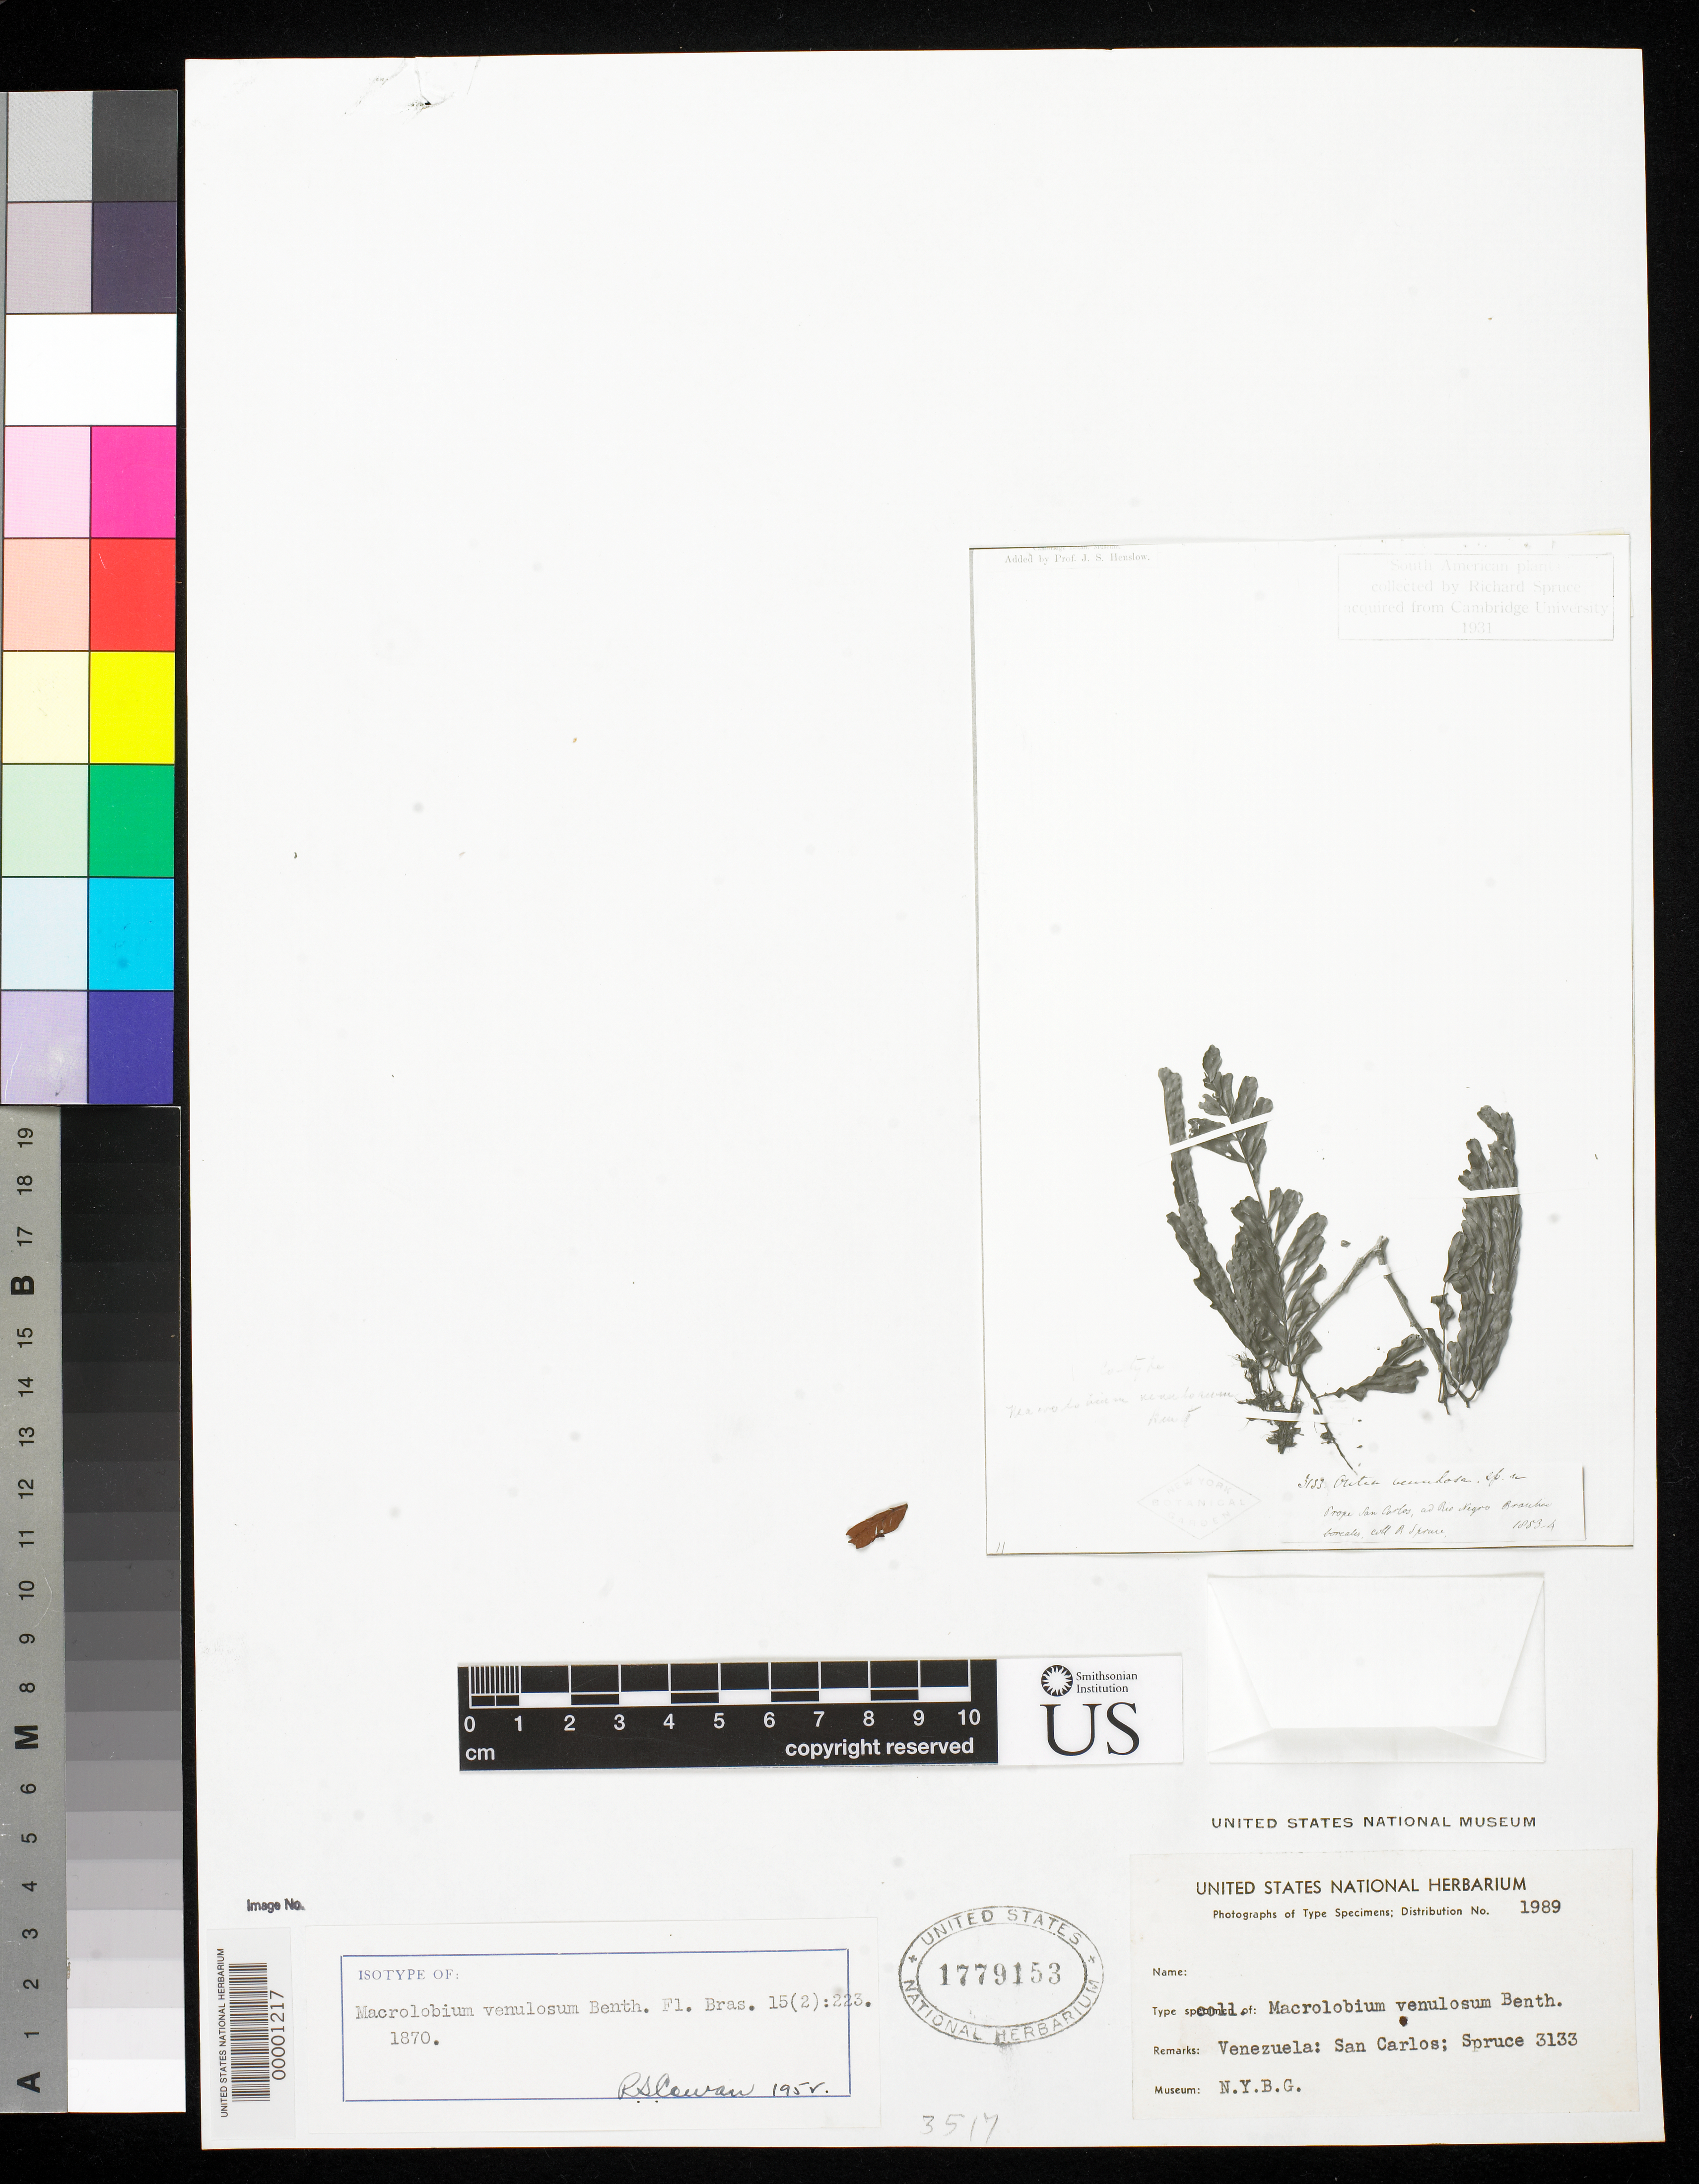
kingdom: Plantae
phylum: Tracheophyta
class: Magnoliopsida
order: Fabales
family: Fabaceae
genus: Macrolobium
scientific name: Macrolobium venulosum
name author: Benth. in Mart.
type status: Isotype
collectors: R. Spruce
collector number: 3133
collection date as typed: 1853 to -- --- 1854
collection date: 1853/1854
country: Venezuela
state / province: Amazonas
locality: Near San Carlos, Rio Negro.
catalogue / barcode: US 1779153